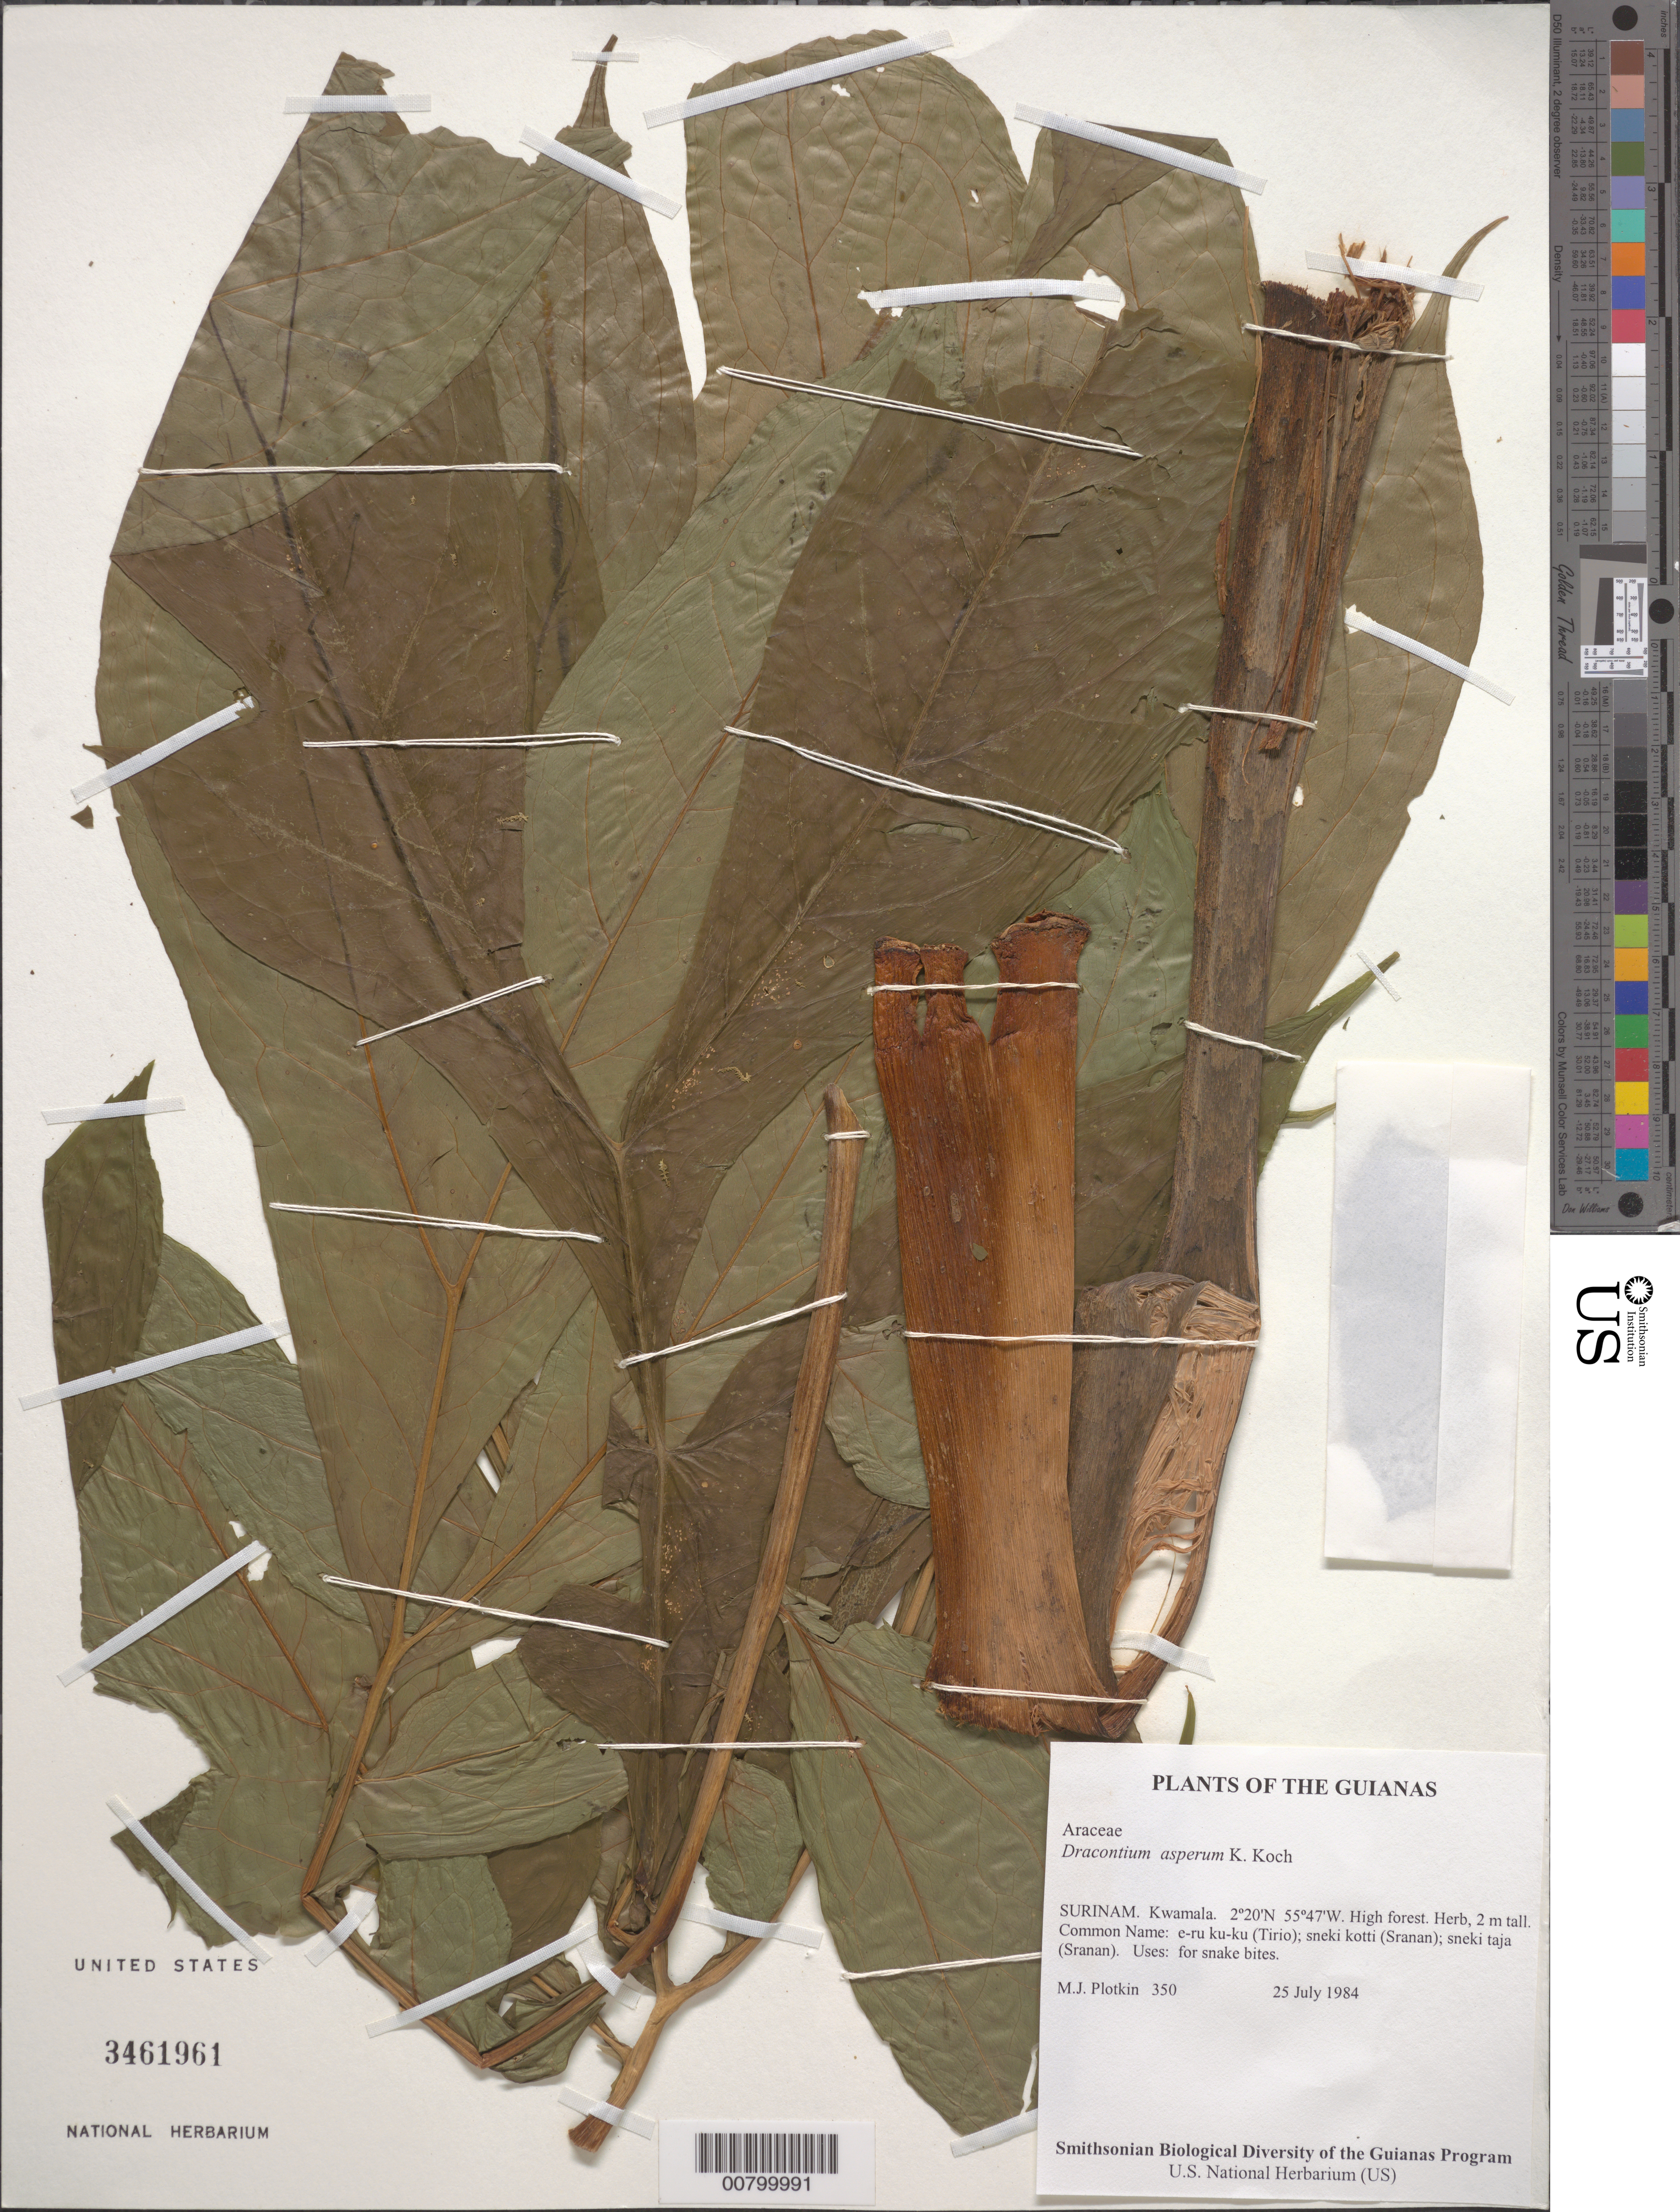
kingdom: Plantae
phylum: Tracheophyta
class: Liliopsida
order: Alismatales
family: Araceae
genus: Dracontium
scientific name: Dracontium asperum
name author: K. Koch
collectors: M. Plotkin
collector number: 350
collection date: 1984-07-25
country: Suriname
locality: Guianas. Surinam. Kwamala.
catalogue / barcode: US 3461961